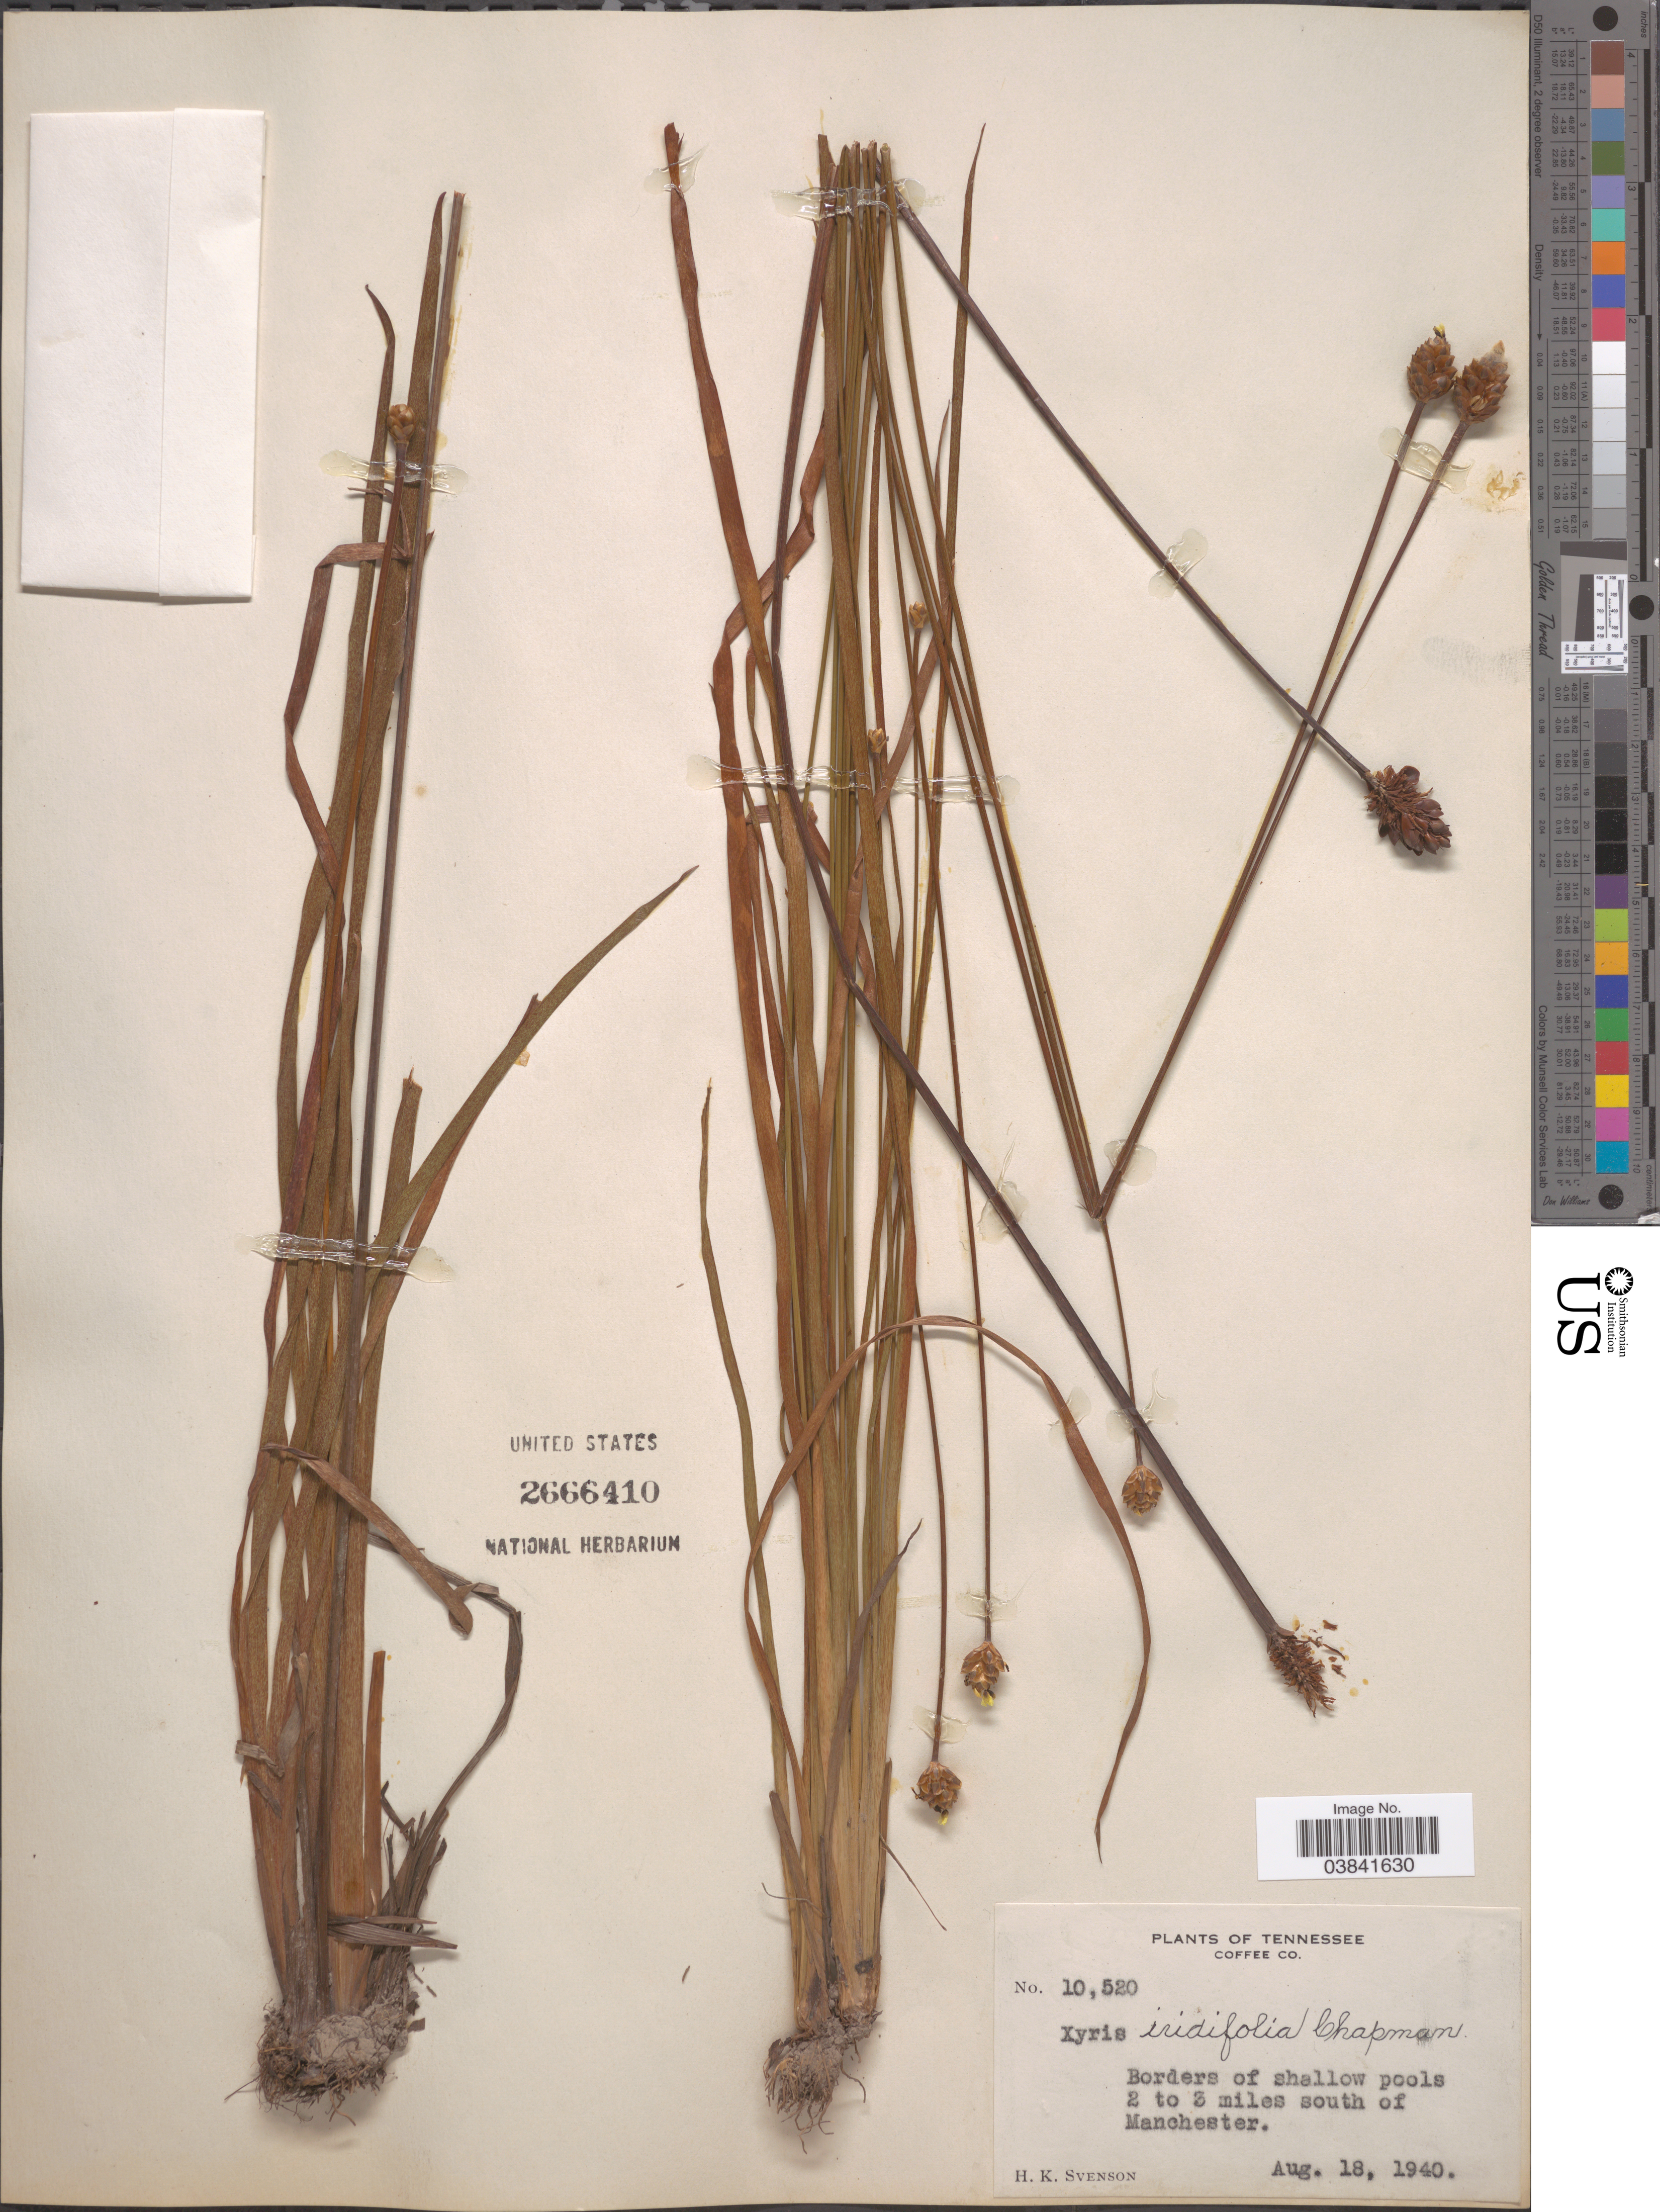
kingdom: Plantae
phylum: Tracheophyta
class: Liliopsida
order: Poales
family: Xyridaceae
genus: Xyris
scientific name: Xyris iridifolia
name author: Chapm.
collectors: H. K. Svenson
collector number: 10520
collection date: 1940-08-18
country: United States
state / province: Tennessee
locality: Coffee Co. Borders of shallow pools 2 to 3 miles south of Manchester.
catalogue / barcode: US 2666410